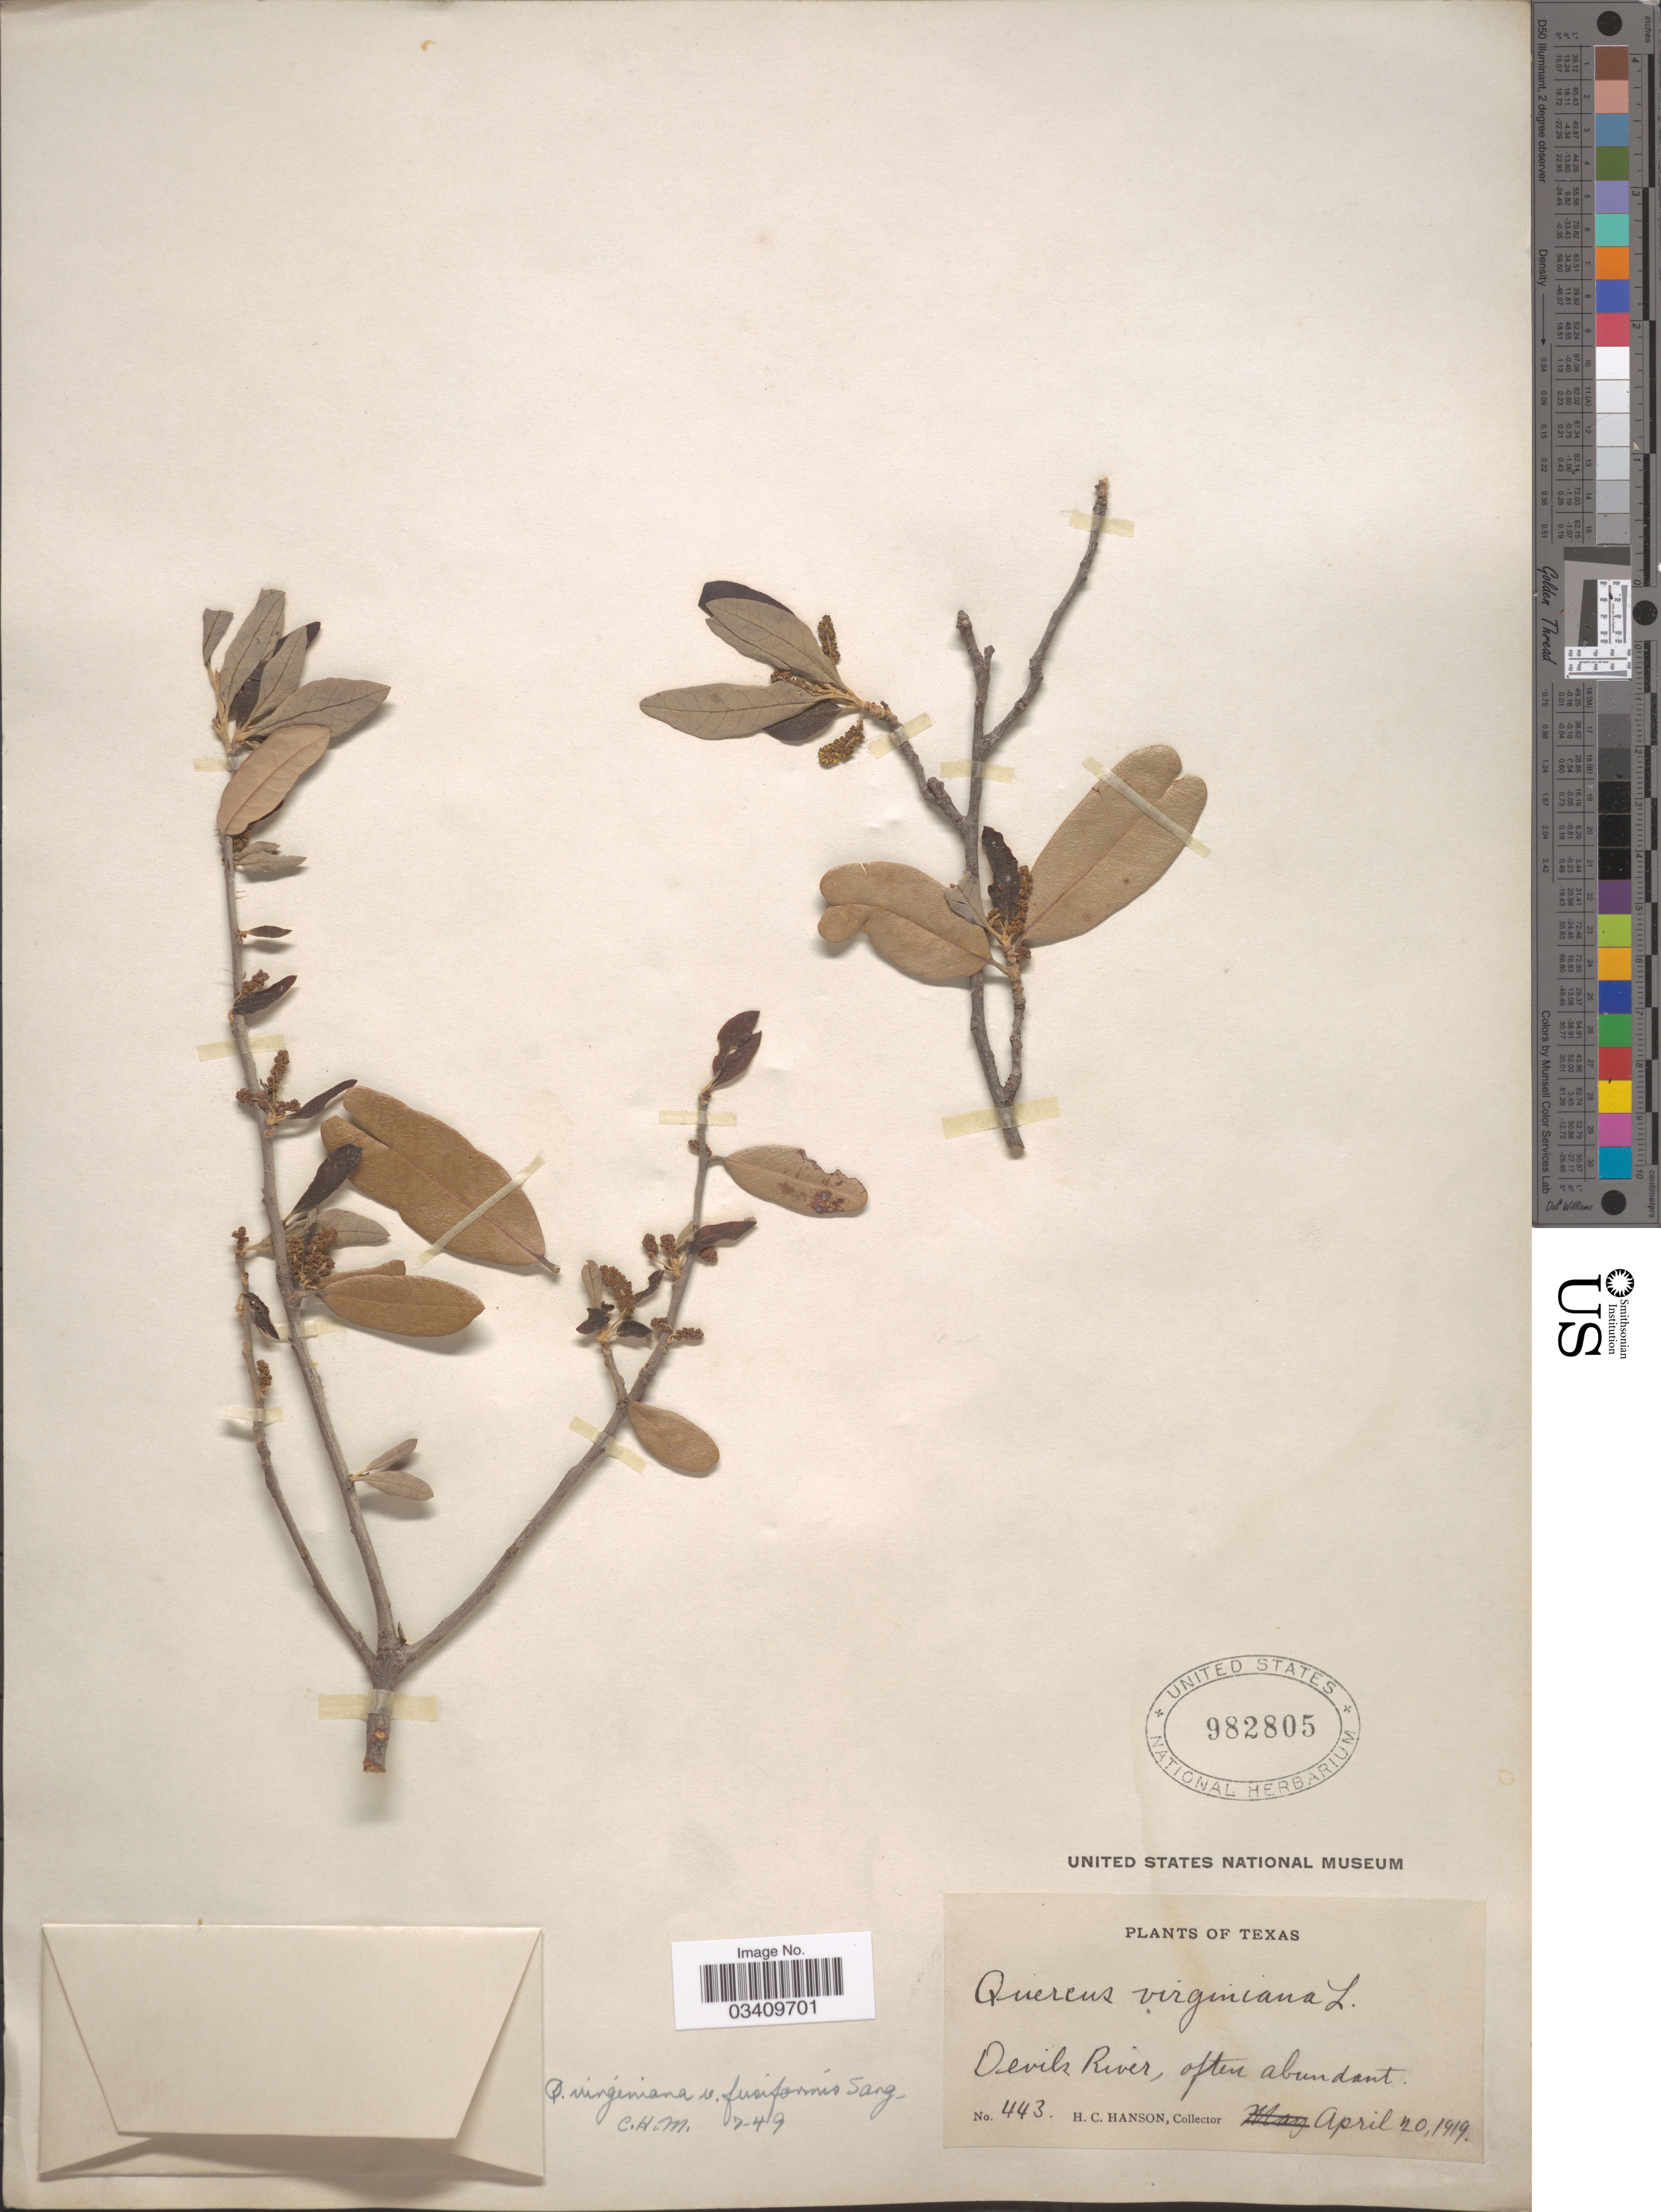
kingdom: Plantae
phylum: Tracheophyta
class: Magnoliopsida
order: Fagales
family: Fagaceae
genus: Quercus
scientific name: Quercus virginiana var. fusiformis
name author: (Small) Sarg.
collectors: H. Hanson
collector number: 443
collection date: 1919-04-20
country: United States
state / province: Texas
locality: Devils River, often abundant.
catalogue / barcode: US 982805